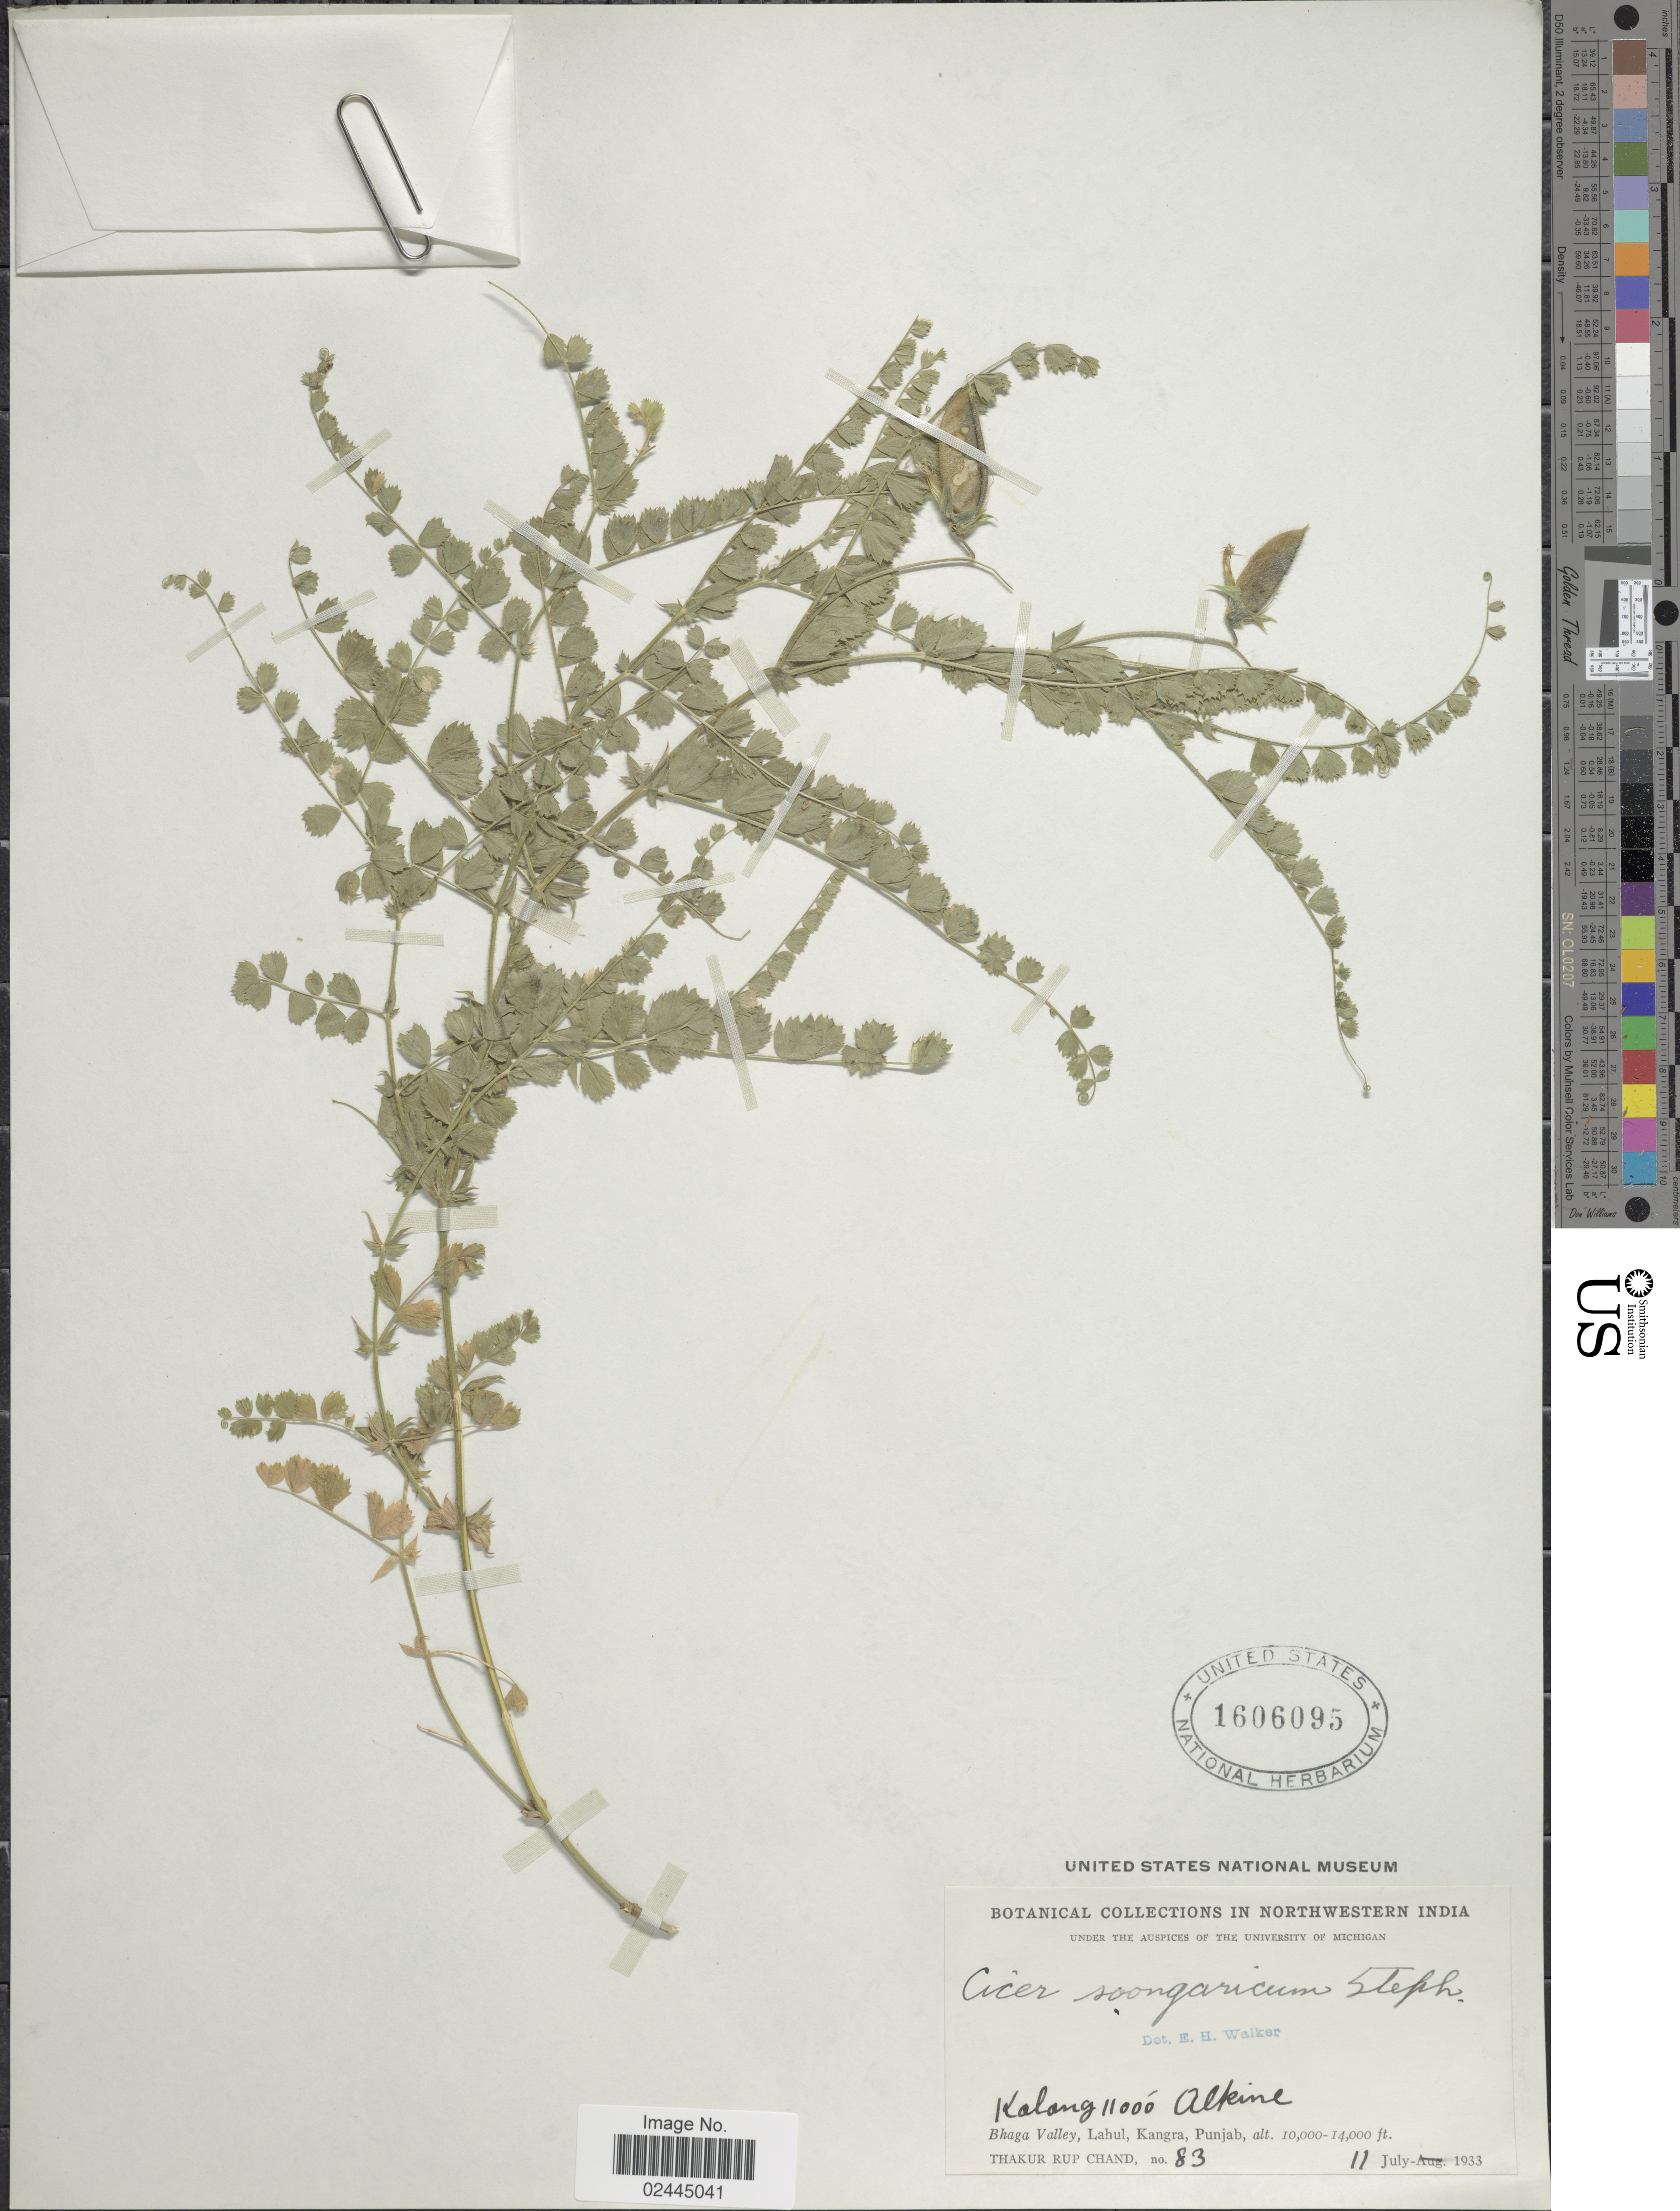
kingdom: Plantae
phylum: Tracheophyta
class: Magnoliopsida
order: Fabales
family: Fabaceae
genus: Cicer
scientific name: Cicer songaricum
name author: DC.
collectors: T. R. Chand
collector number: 83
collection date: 1933-07-11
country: India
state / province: Punjab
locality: Northwestern India. Kalang, Bhaga Valley, Lahul, Kangra, Punjab.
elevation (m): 3048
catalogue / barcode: US 1606095